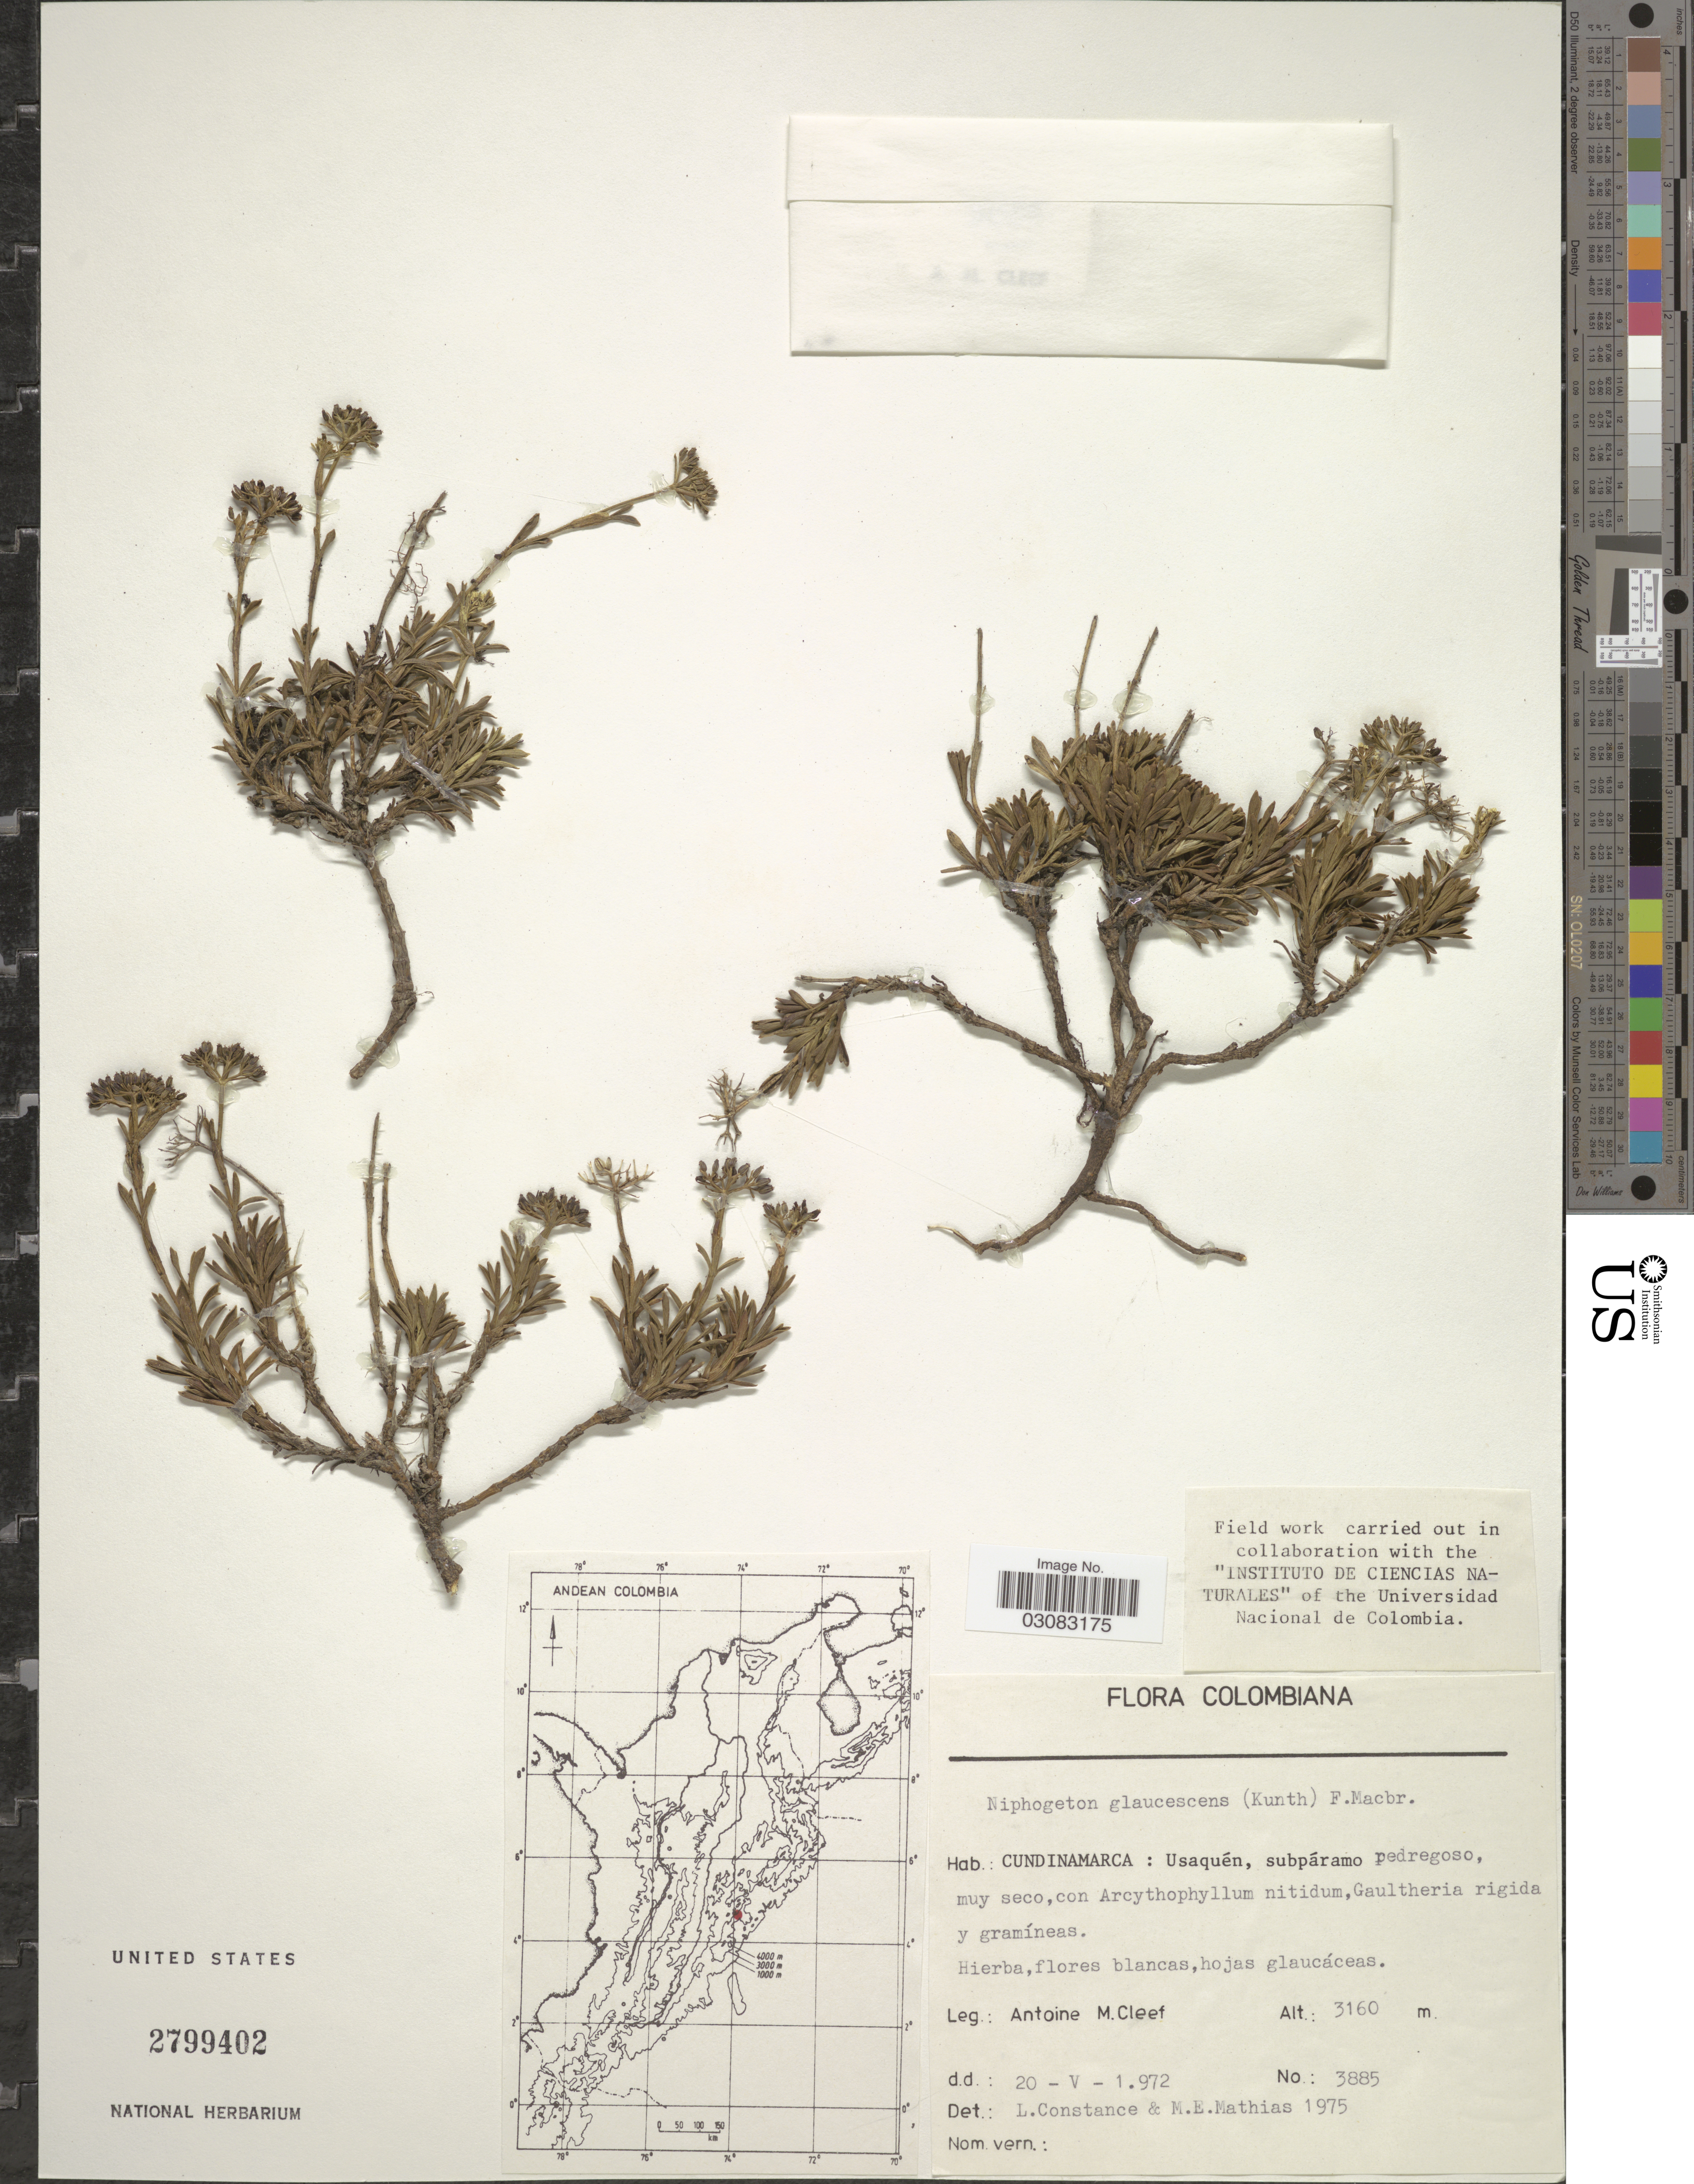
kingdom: Plantae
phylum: Tracheophyta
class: Magnoliopsida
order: Apiales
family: Apiaceae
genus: Niphogeton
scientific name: Niphogeton glaucescens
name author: (Kunth) J.F. Macbr.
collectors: A. M. Cleef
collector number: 3885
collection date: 1972-05-20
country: Colombia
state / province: Cundinamarca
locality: Usaquén, subpáramo pedregoso.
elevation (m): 3160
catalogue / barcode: US 2799402